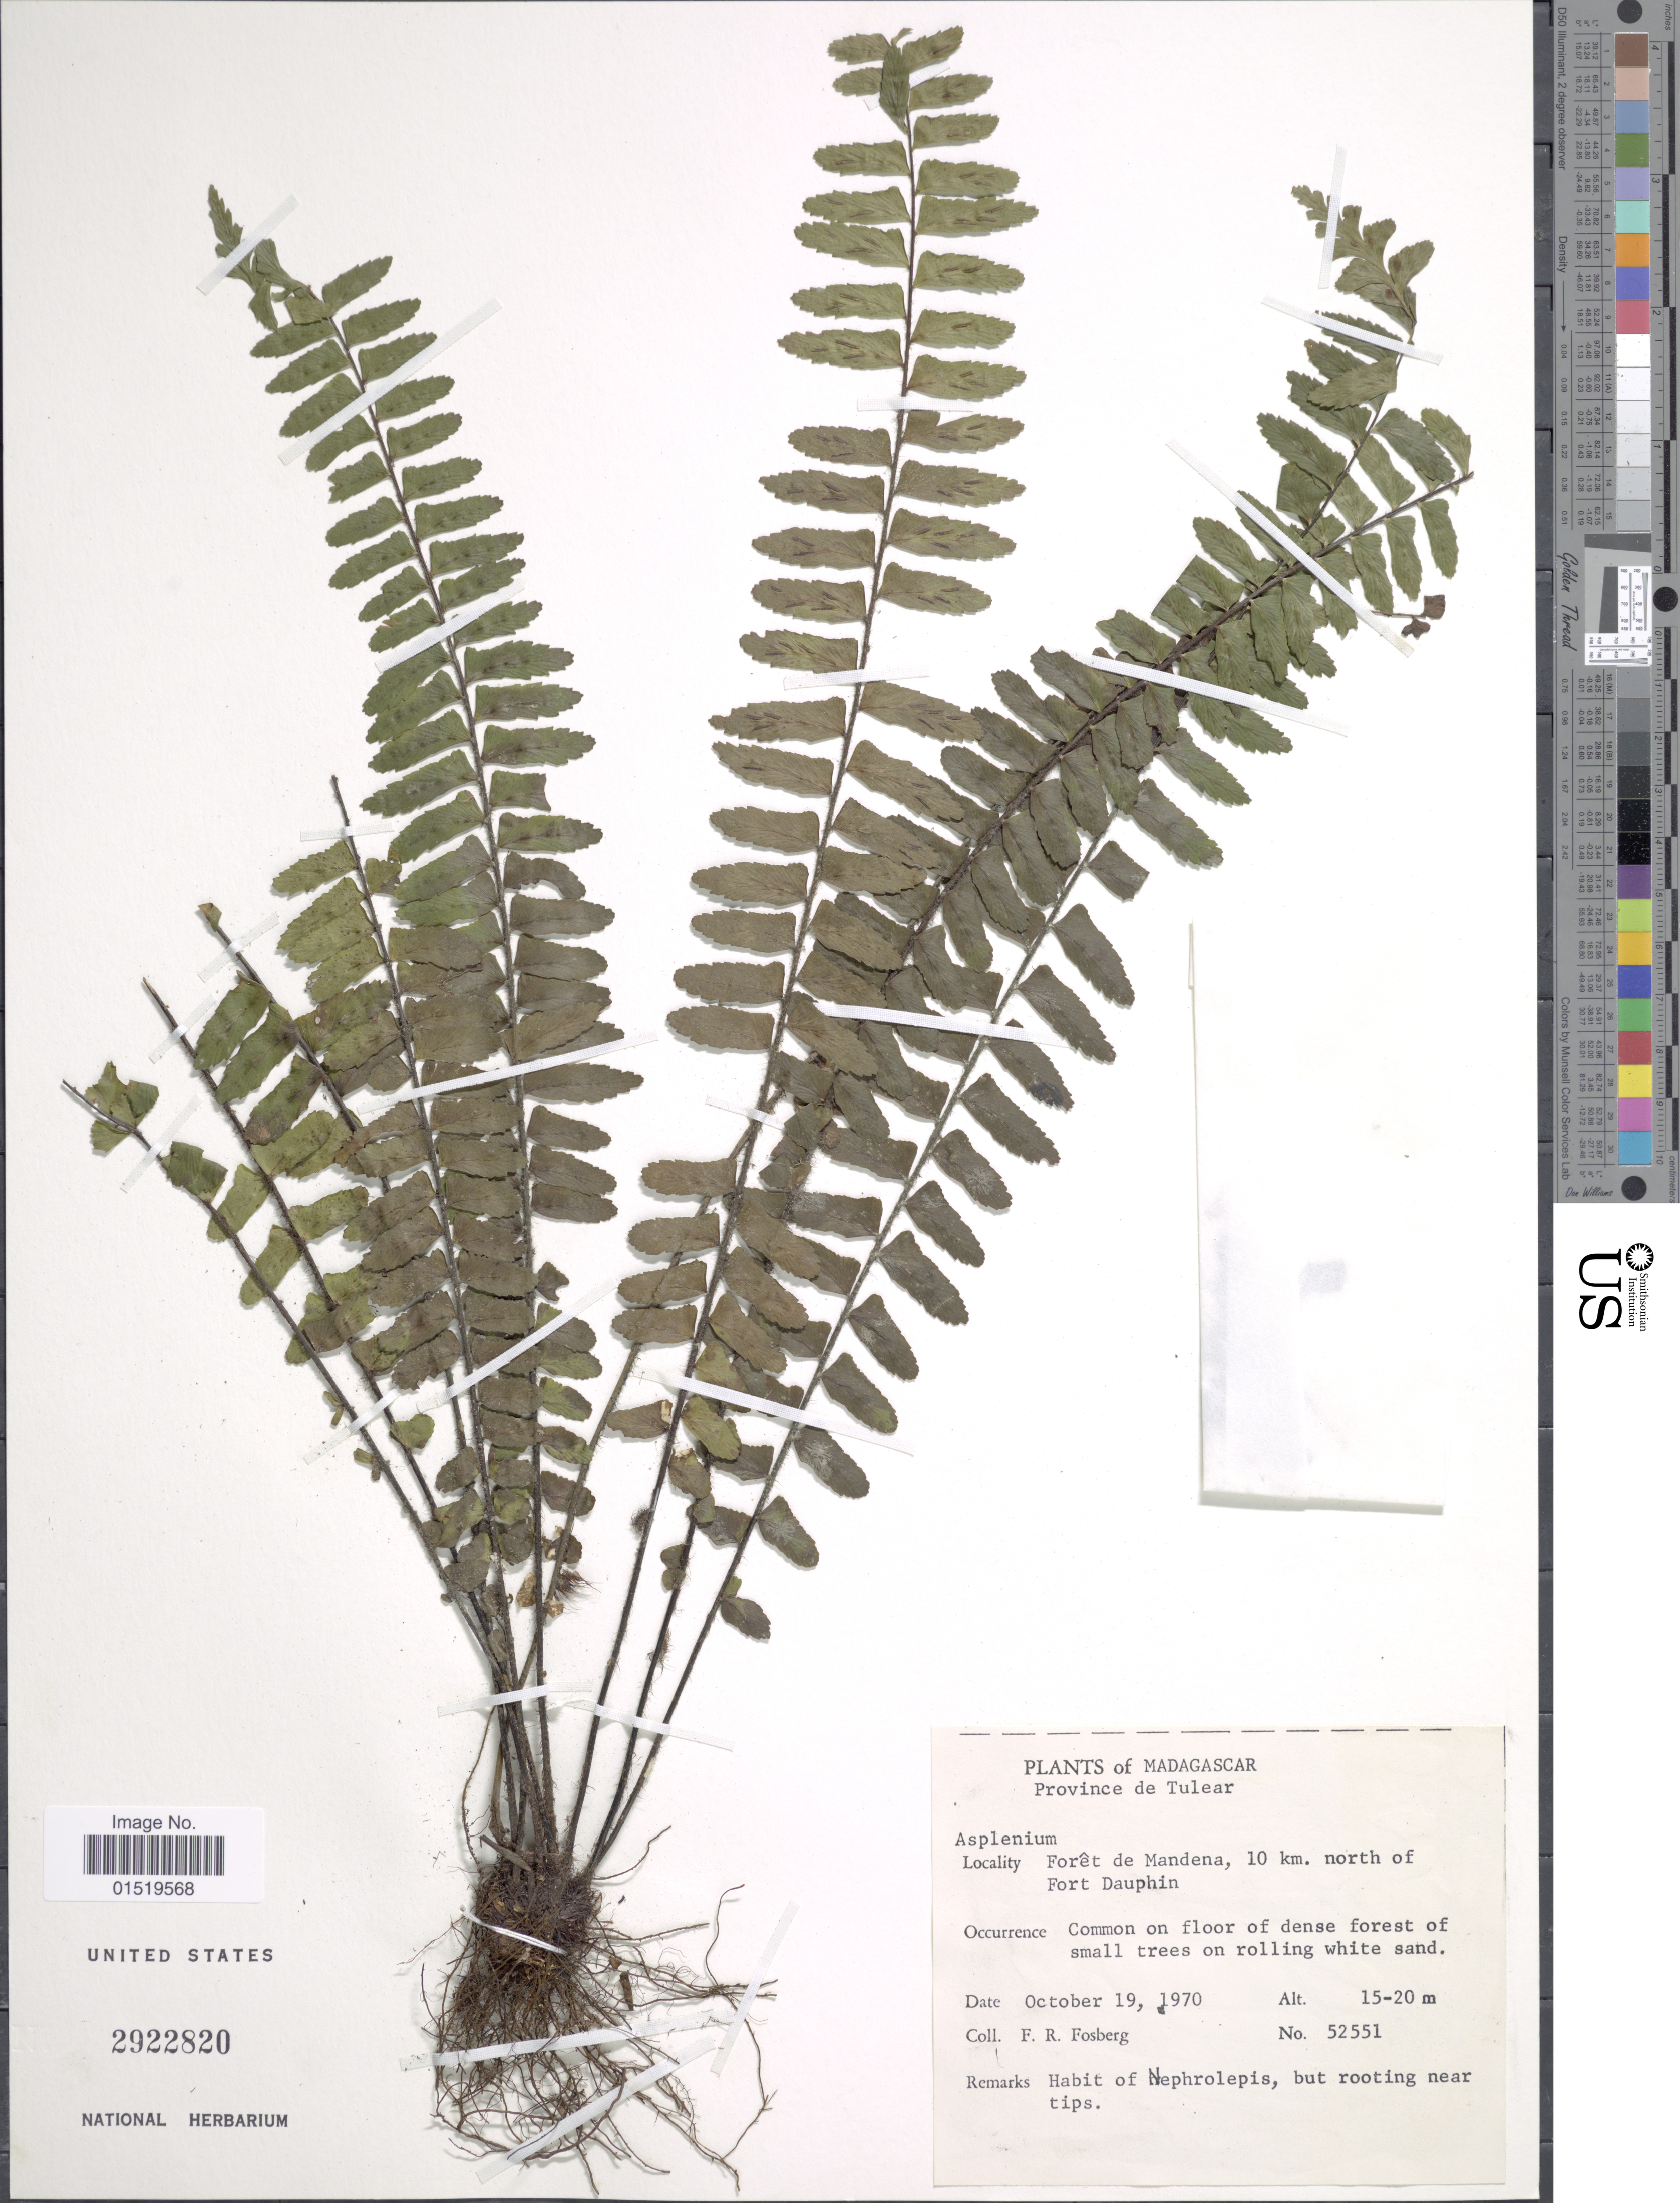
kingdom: Plantae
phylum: Tracheophyta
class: Polypodiopsida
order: Polypodiales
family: Aspleniaceae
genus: Asplenium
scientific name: Asplenium sp.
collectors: F. R. Fosberg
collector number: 52551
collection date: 1970-10-19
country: Madagascar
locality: Province de Tulear, Forêt de Mandena, 10 km north of Fort Dauphin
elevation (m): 15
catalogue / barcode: US 2922820